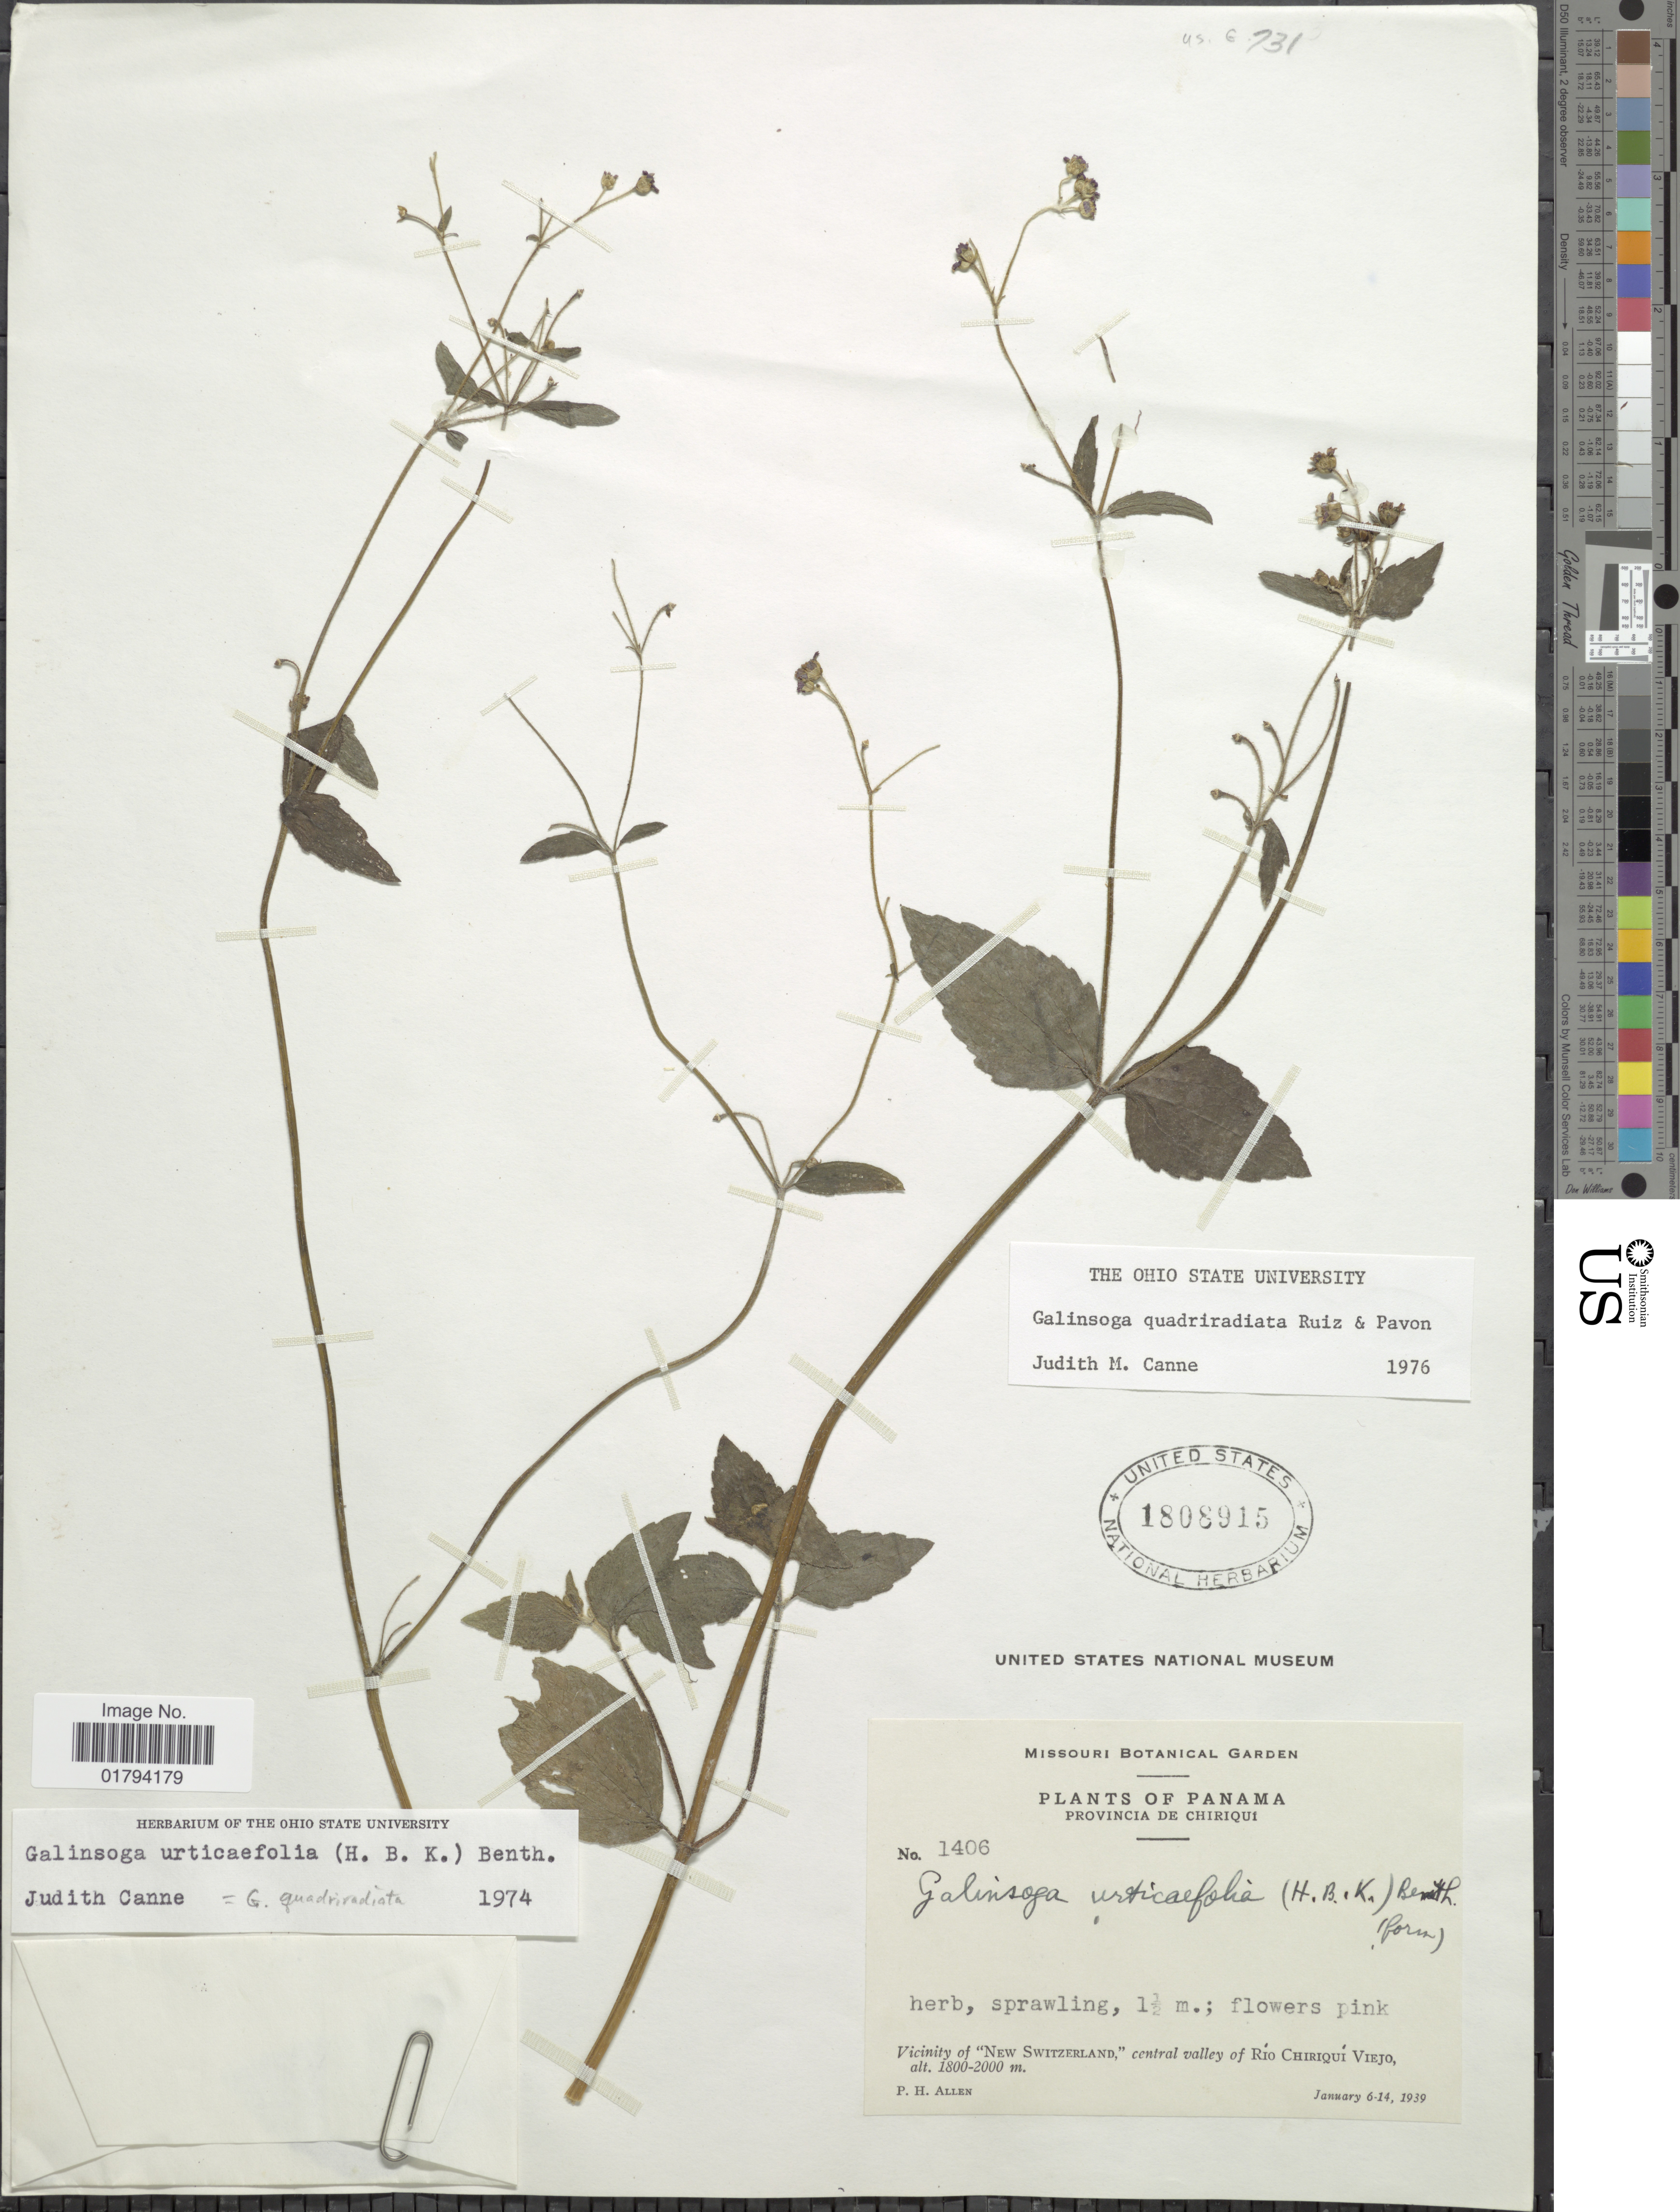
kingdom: Plantae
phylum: Tracheophyta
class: Magnoliopsida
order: Asterales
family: Asteraceae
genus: Galinsoga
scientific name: Galinsoga quadriradiata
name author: Ruiz & Pav.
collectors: P. H. Allen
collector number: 1406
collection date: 1939-01-06/1939-01-14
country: Panama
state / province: Chiriqui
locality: Vicinity of "New Zwitserland", central valley of Rio Chiriqui Viejo.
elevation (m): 1800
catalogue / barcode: US 1808915